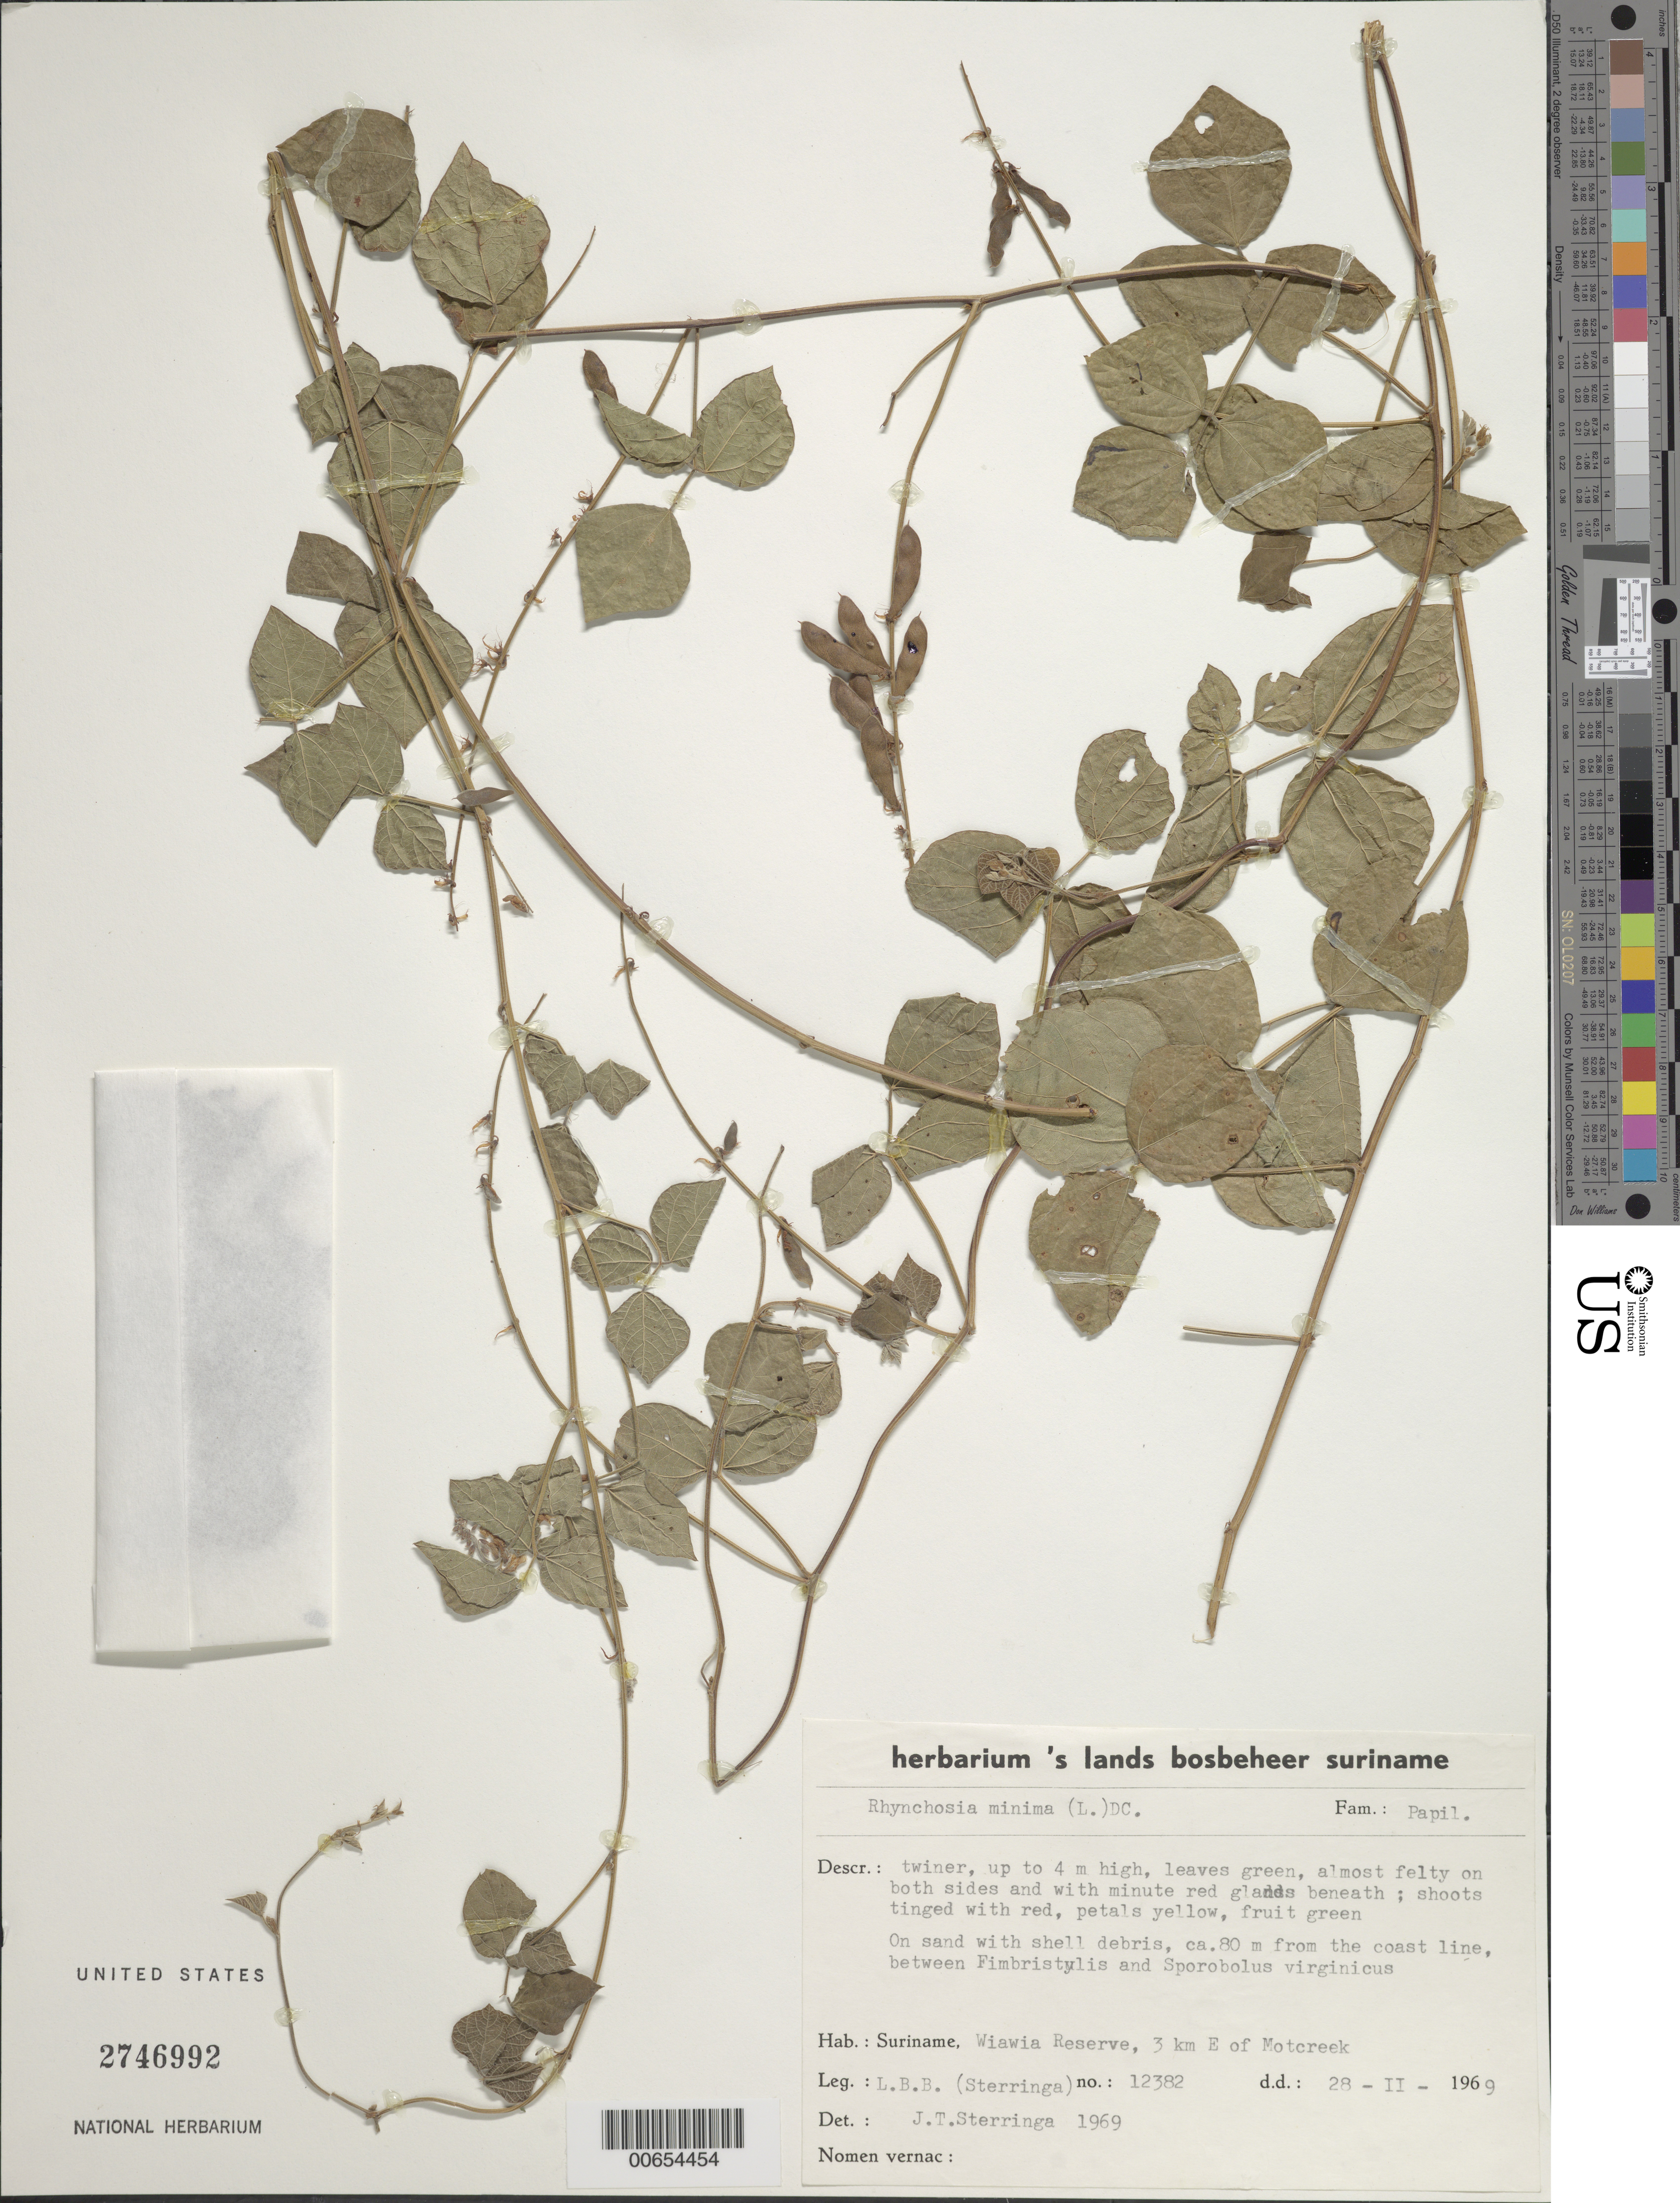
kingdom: Plantae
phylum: Tracheophyta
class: Magnoliopsida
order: Fabales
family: Fabaceae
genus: Rhynchosia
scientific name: Rhynchosia minima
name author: (L.) DC.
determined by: Sterringa, J. T.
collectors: J. Sterringa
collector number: LBB 12382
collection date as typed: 28-Feb-69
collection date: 1969-02-28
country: Suriname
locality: Wiawia Nature Reserve, 3 km E of Motcreek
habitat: Sand with shell debris, 80 m from coast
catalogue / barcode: US 2746992